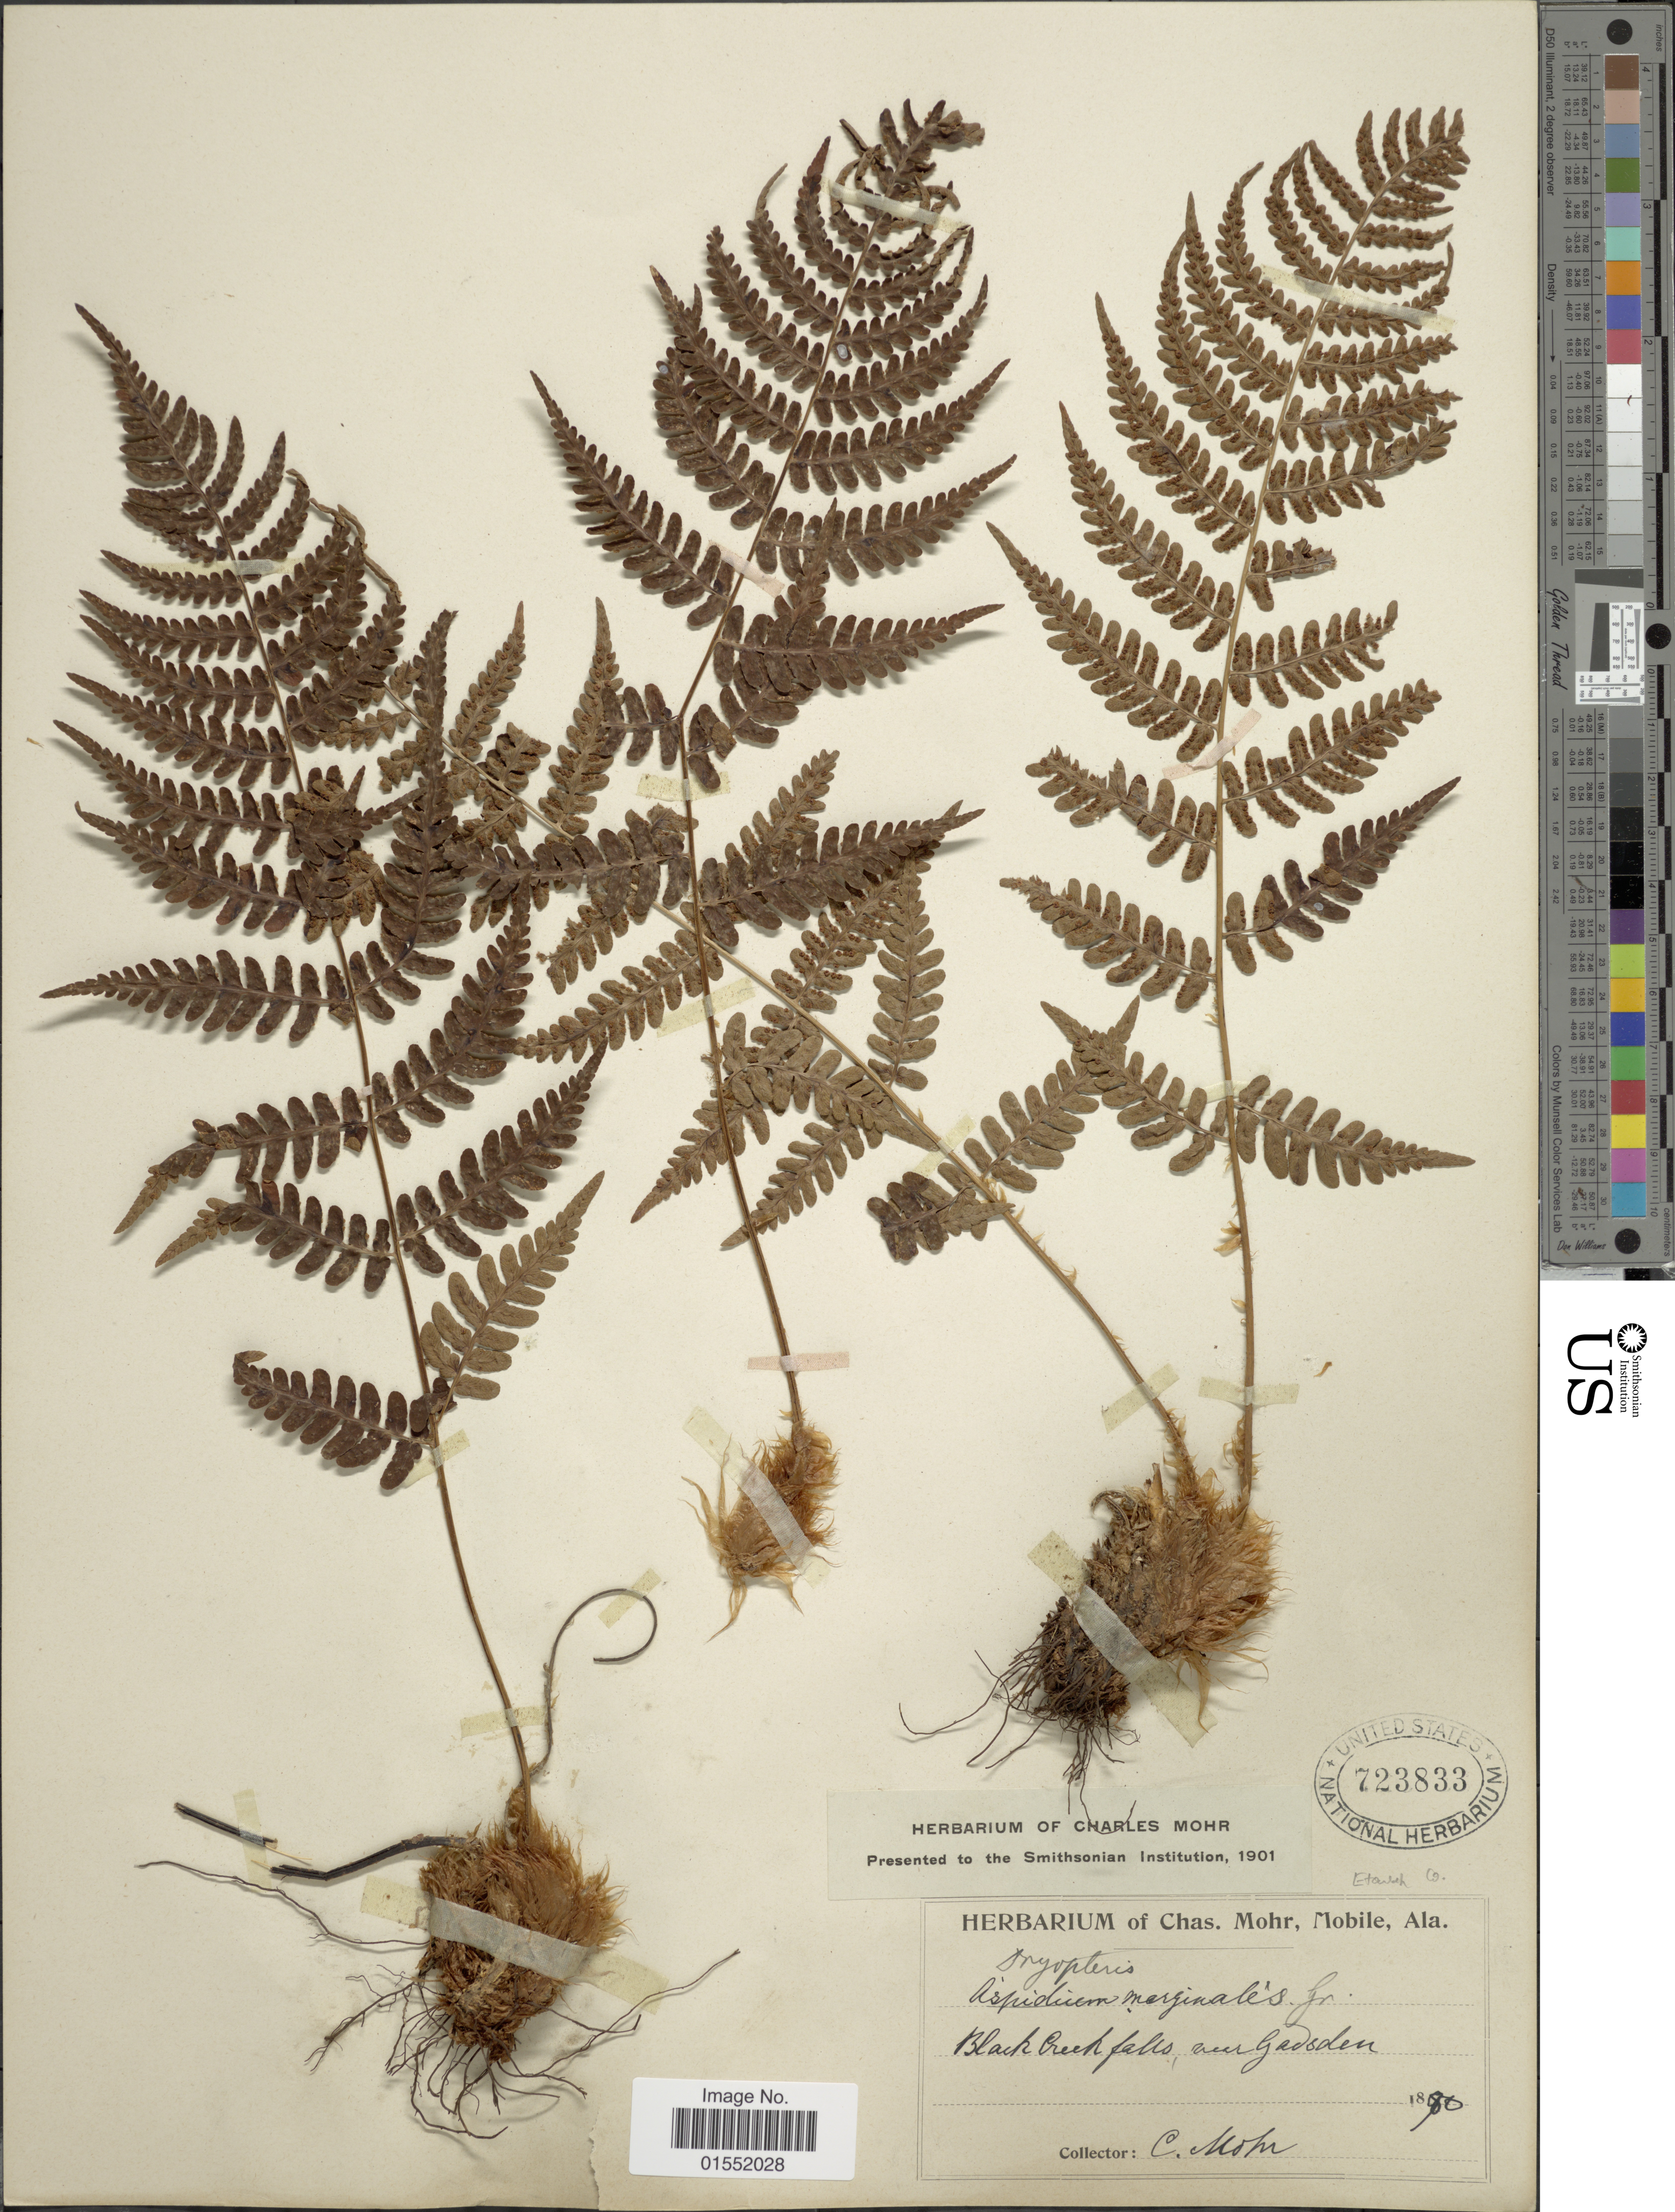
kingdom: Plantae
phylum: Tracheophyta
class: Polypodiopsida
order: Polypodiales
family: Dryopteridaceae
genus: Dryopteris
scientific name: Dryopteris marginalis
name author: (L.) A. Gray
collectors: Mohr, C. T. (herbarium)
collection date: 1890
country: United States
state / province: Alabama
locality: Mobile, Black Creek falls, near Gadsden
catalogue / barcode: US 723833